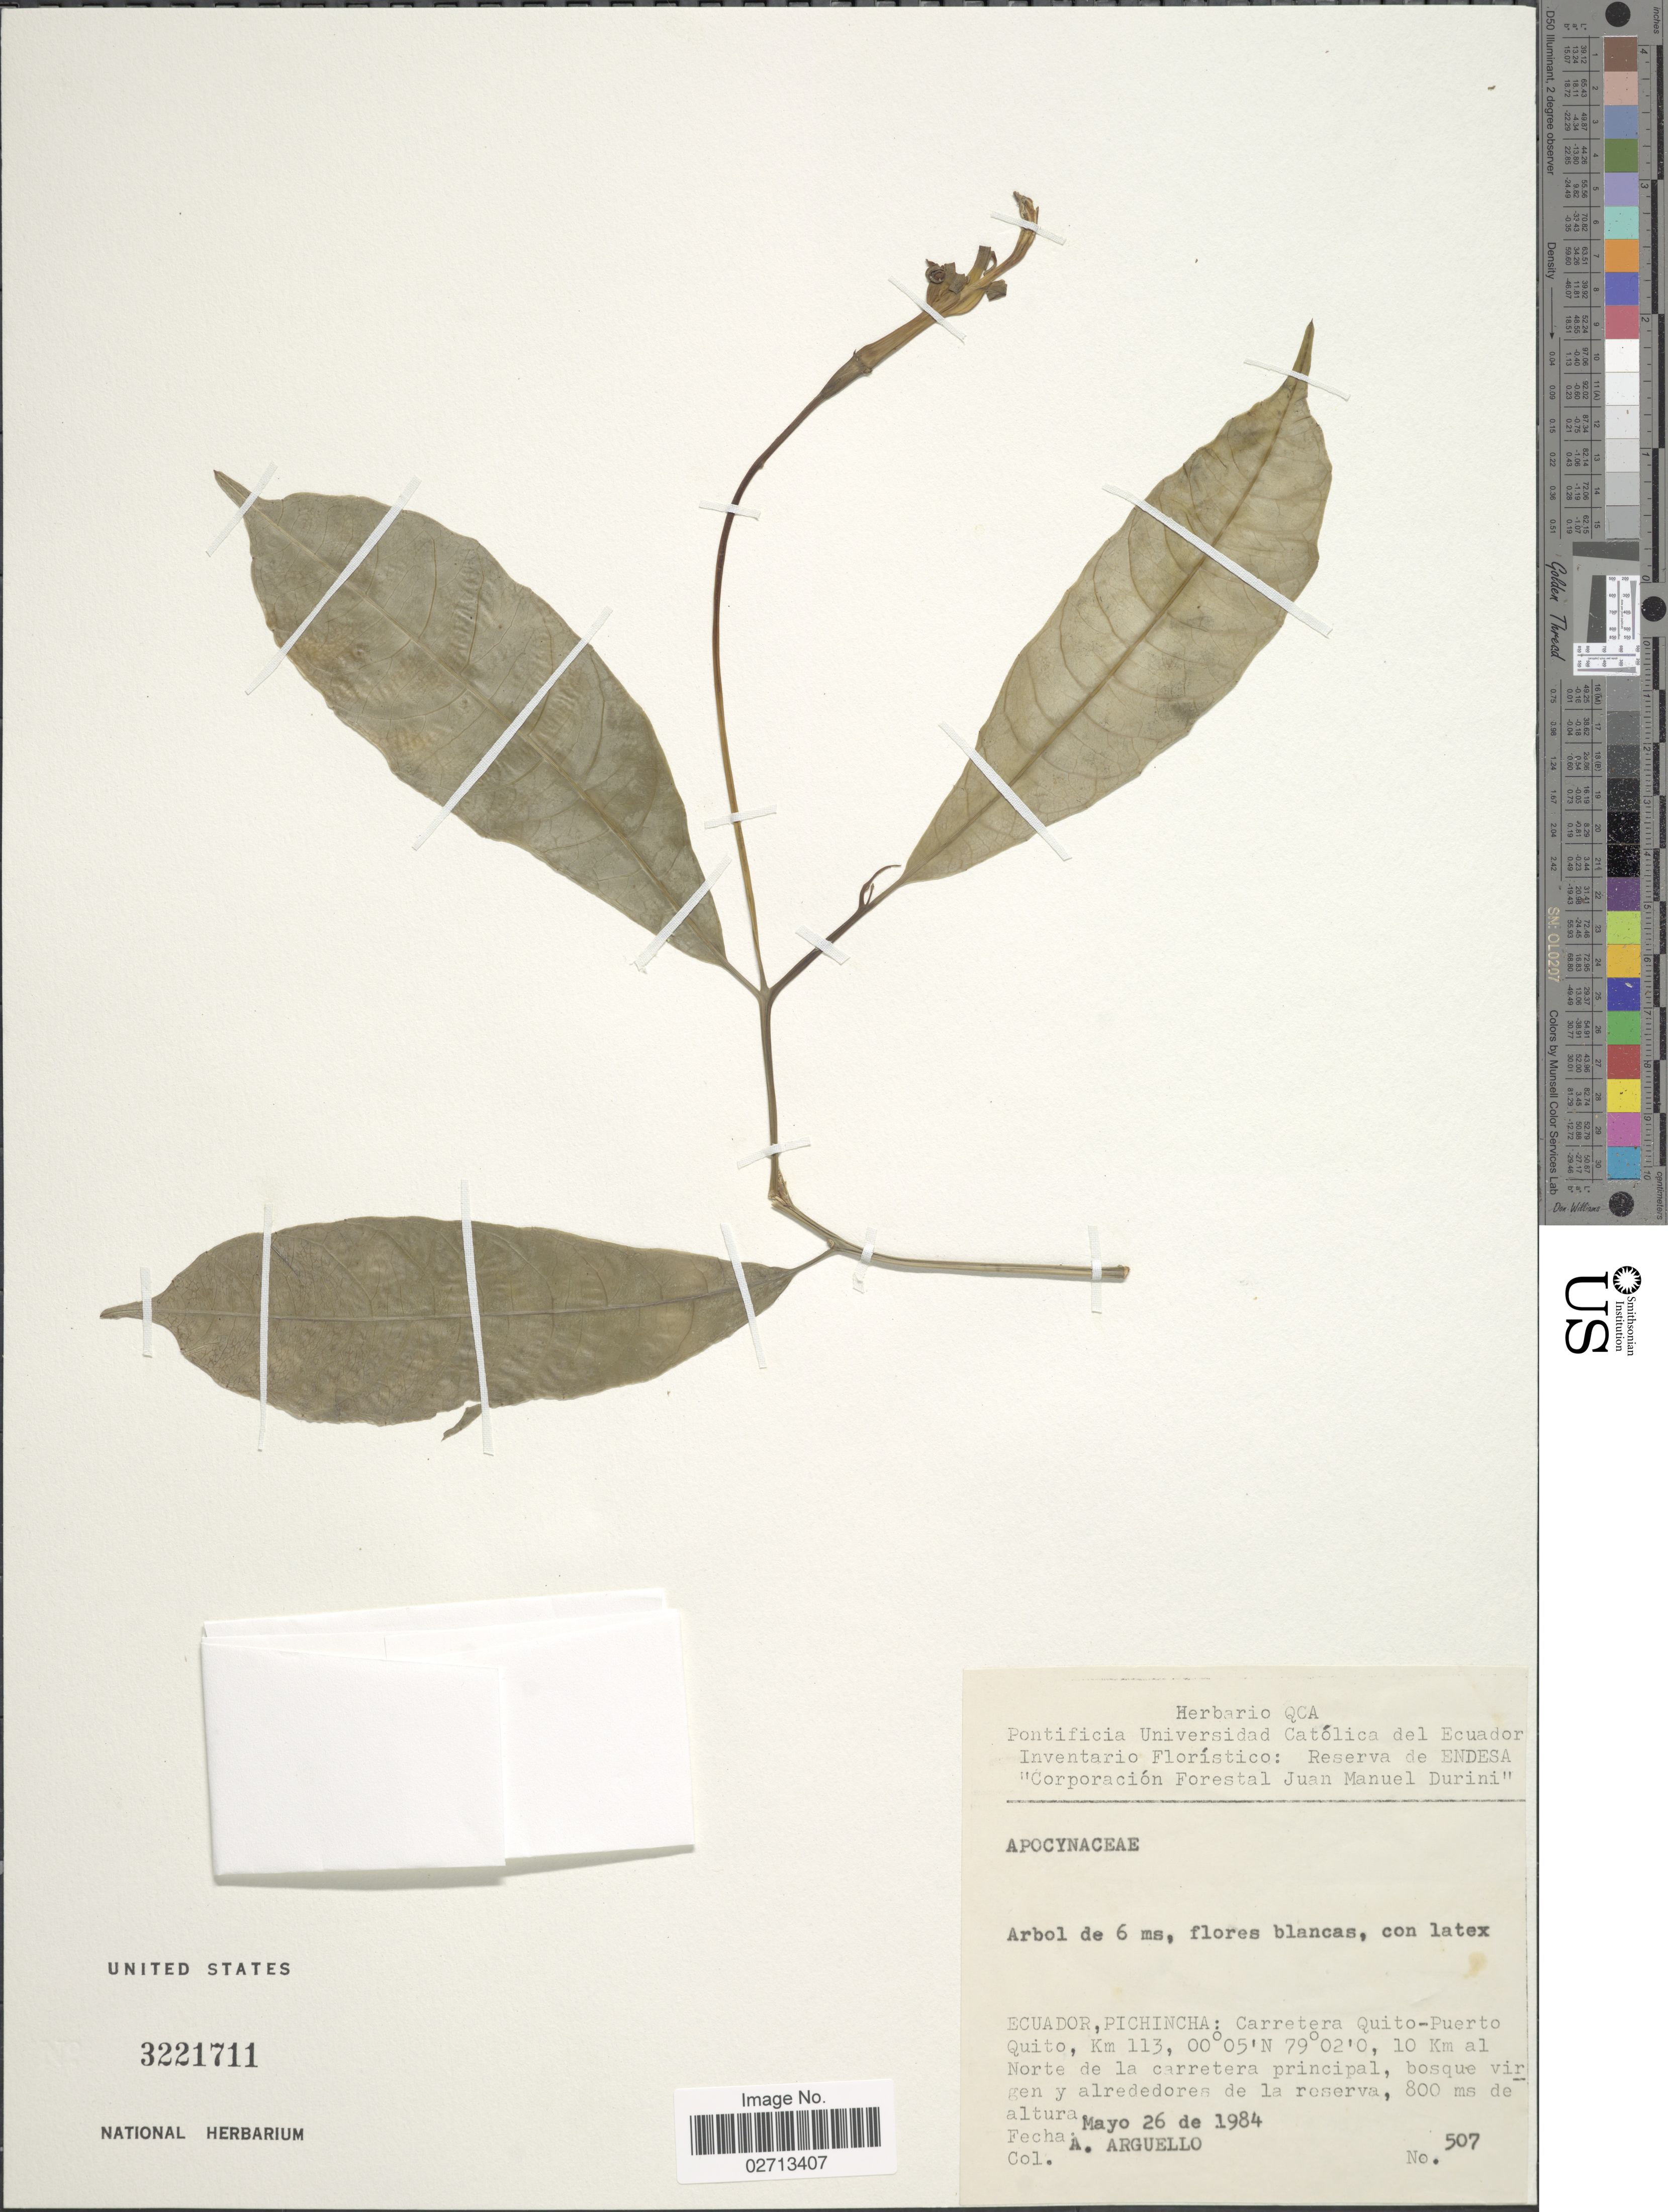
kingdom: Plantae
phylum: Tracheophyta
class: Magnoliopsida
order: Asterales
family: Campanulaceae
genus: Burmeistera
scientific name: Burmeistera sp.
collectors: A. Arguello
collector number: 507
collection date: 1984-05-26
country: Ecuador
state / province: Pichincha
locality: Carretera Quito-Puerto Quito, Km 113, 10 Km al Norte de la carretera principal.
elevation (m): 800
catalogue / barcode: US 3221711